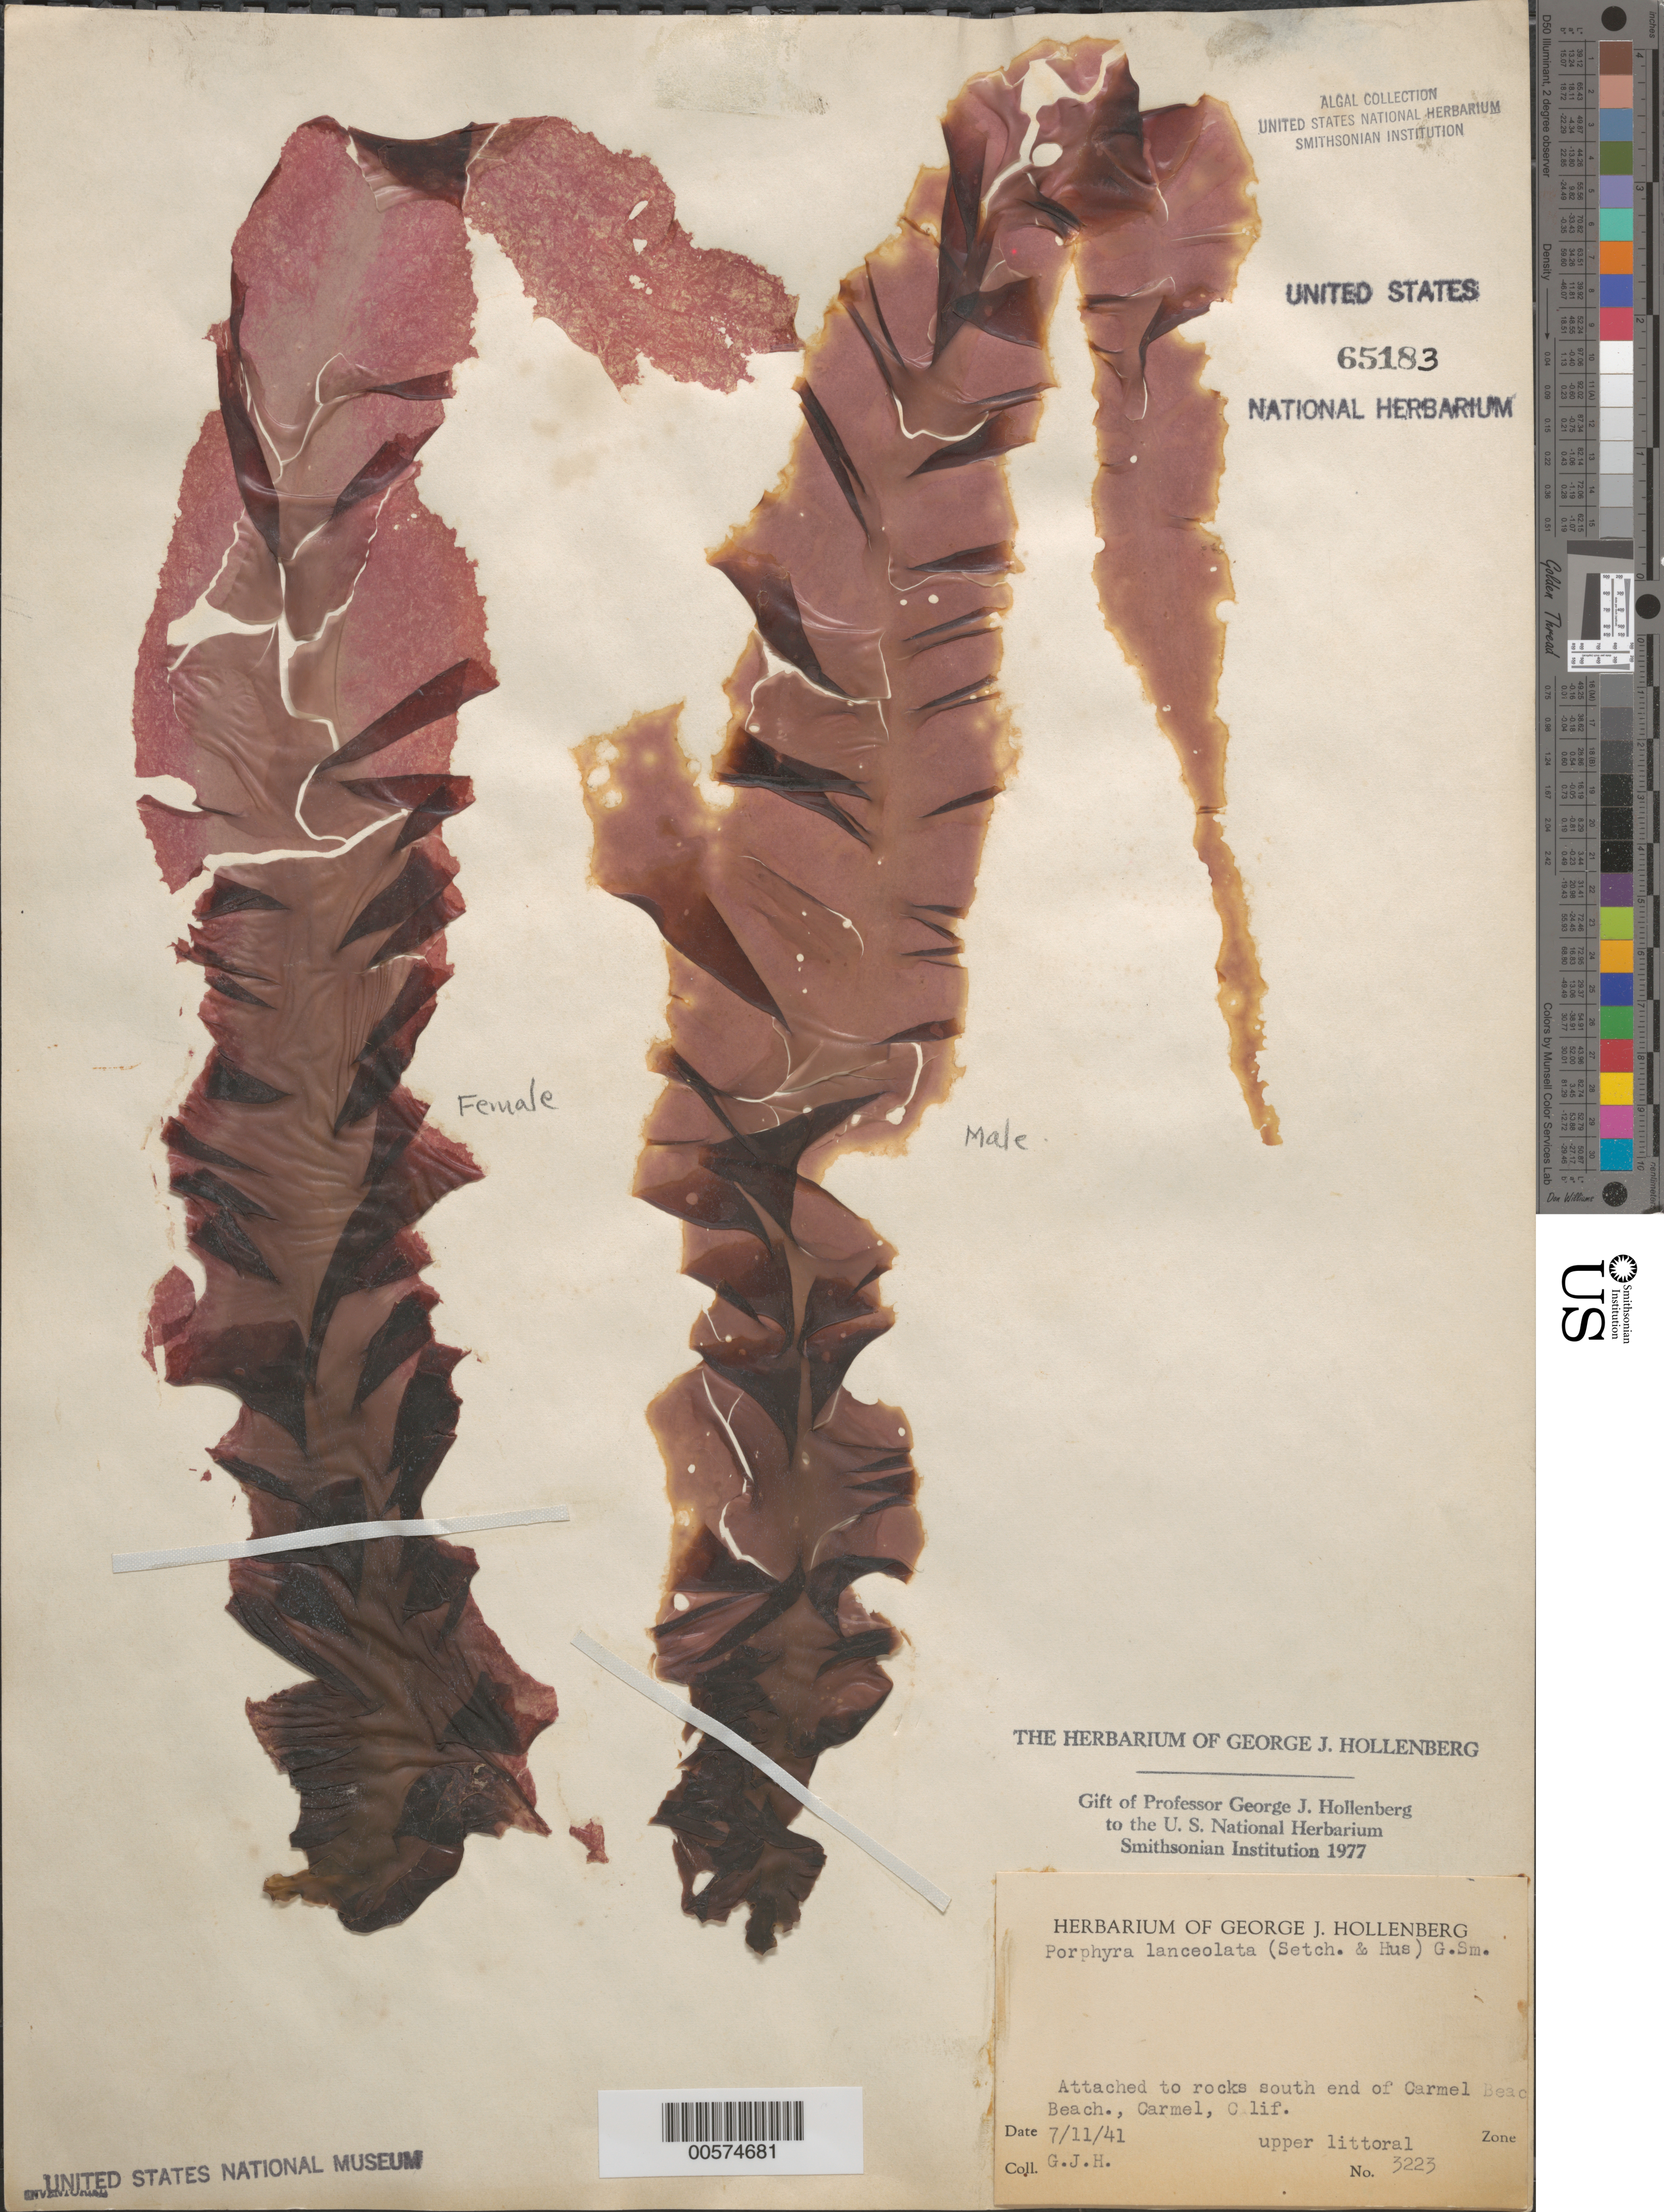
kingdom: Plantae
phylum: Rhodophyta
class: Bangiophyceae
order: Bangiales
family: Bangiaceae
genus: Pyropia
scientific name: Pyropia lanceolata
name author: (Setchell & Hus) S.C. Lindstrom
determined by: Algae name updating Project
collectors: G. Hollenberg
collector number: GJH 3223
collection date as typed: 11 Jul 1941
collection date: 1941-07-11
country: United States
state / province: California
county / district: Monterey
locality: Carmel Beach, Carmel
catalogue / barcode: US 65183